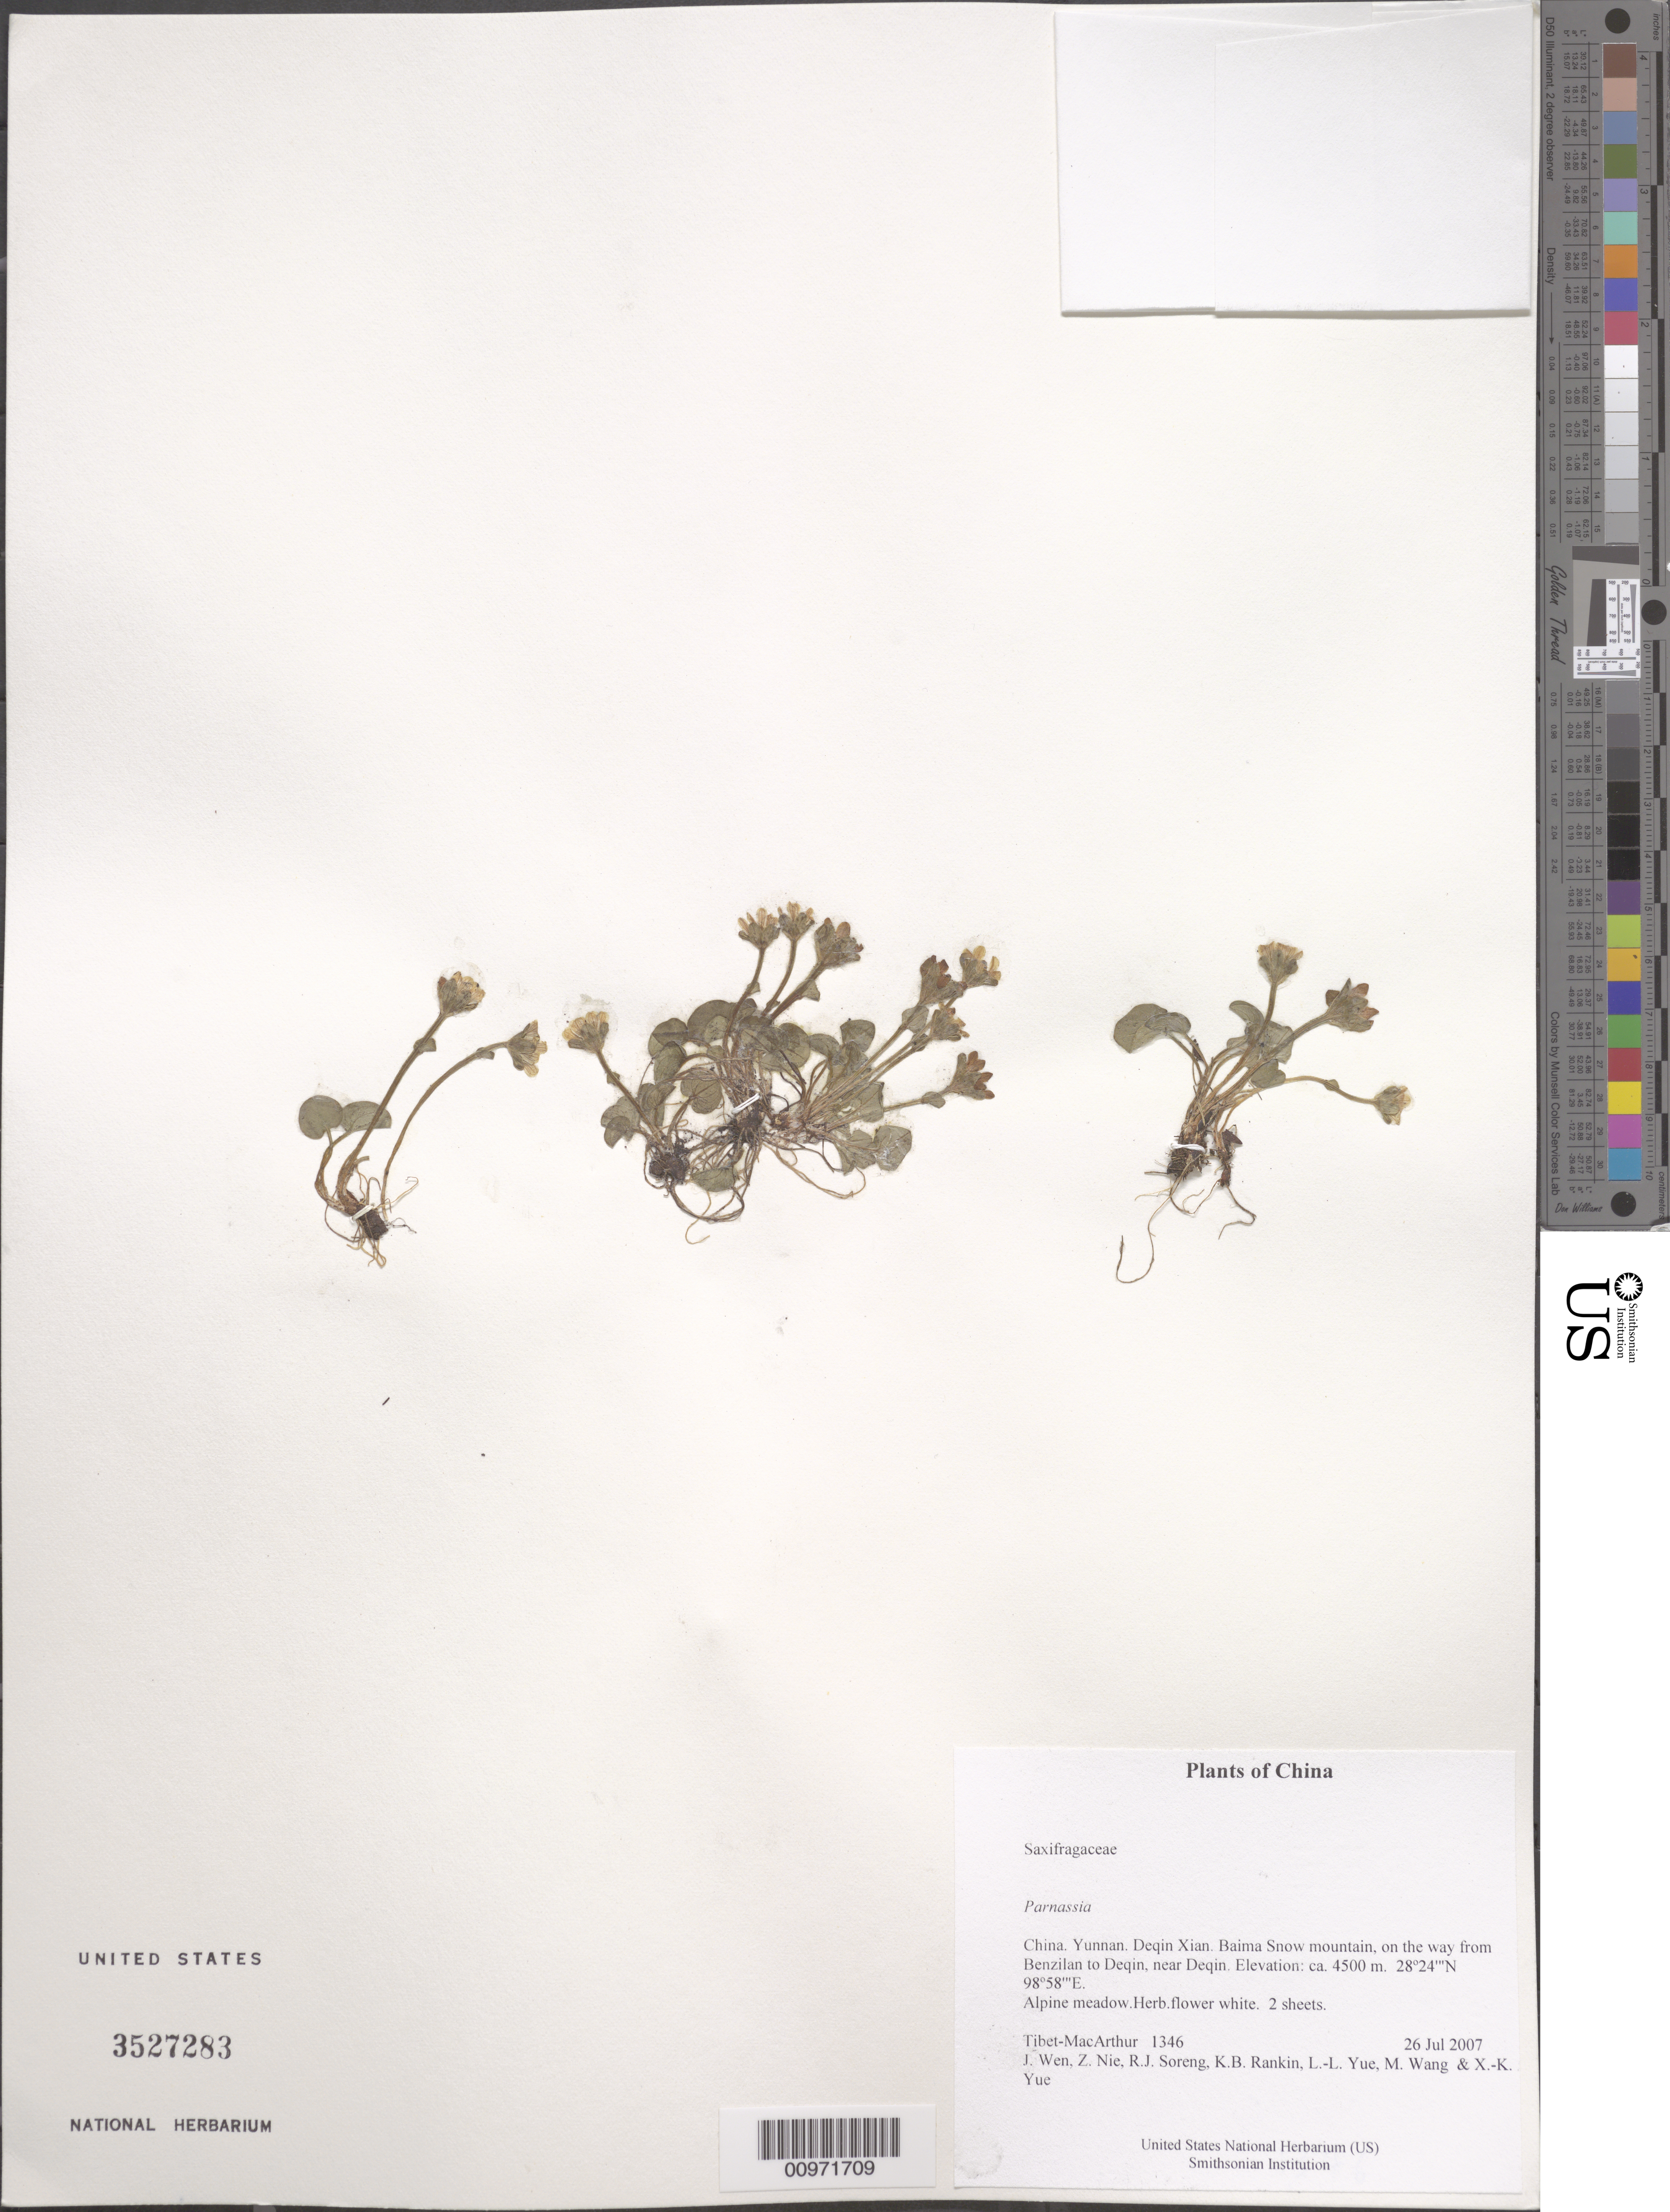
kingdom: Plantae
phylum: Tracheophyta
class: Magnoliopsida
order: Celastrales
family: Parnassiaceae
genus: Parnassia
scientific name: Parnassia sp.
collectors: Tibet-MacArthur, J. Wen, Z. Nie, R. J. Soreng, K. Rankin, L. Yue, M. Wang & X. Yue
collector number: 1346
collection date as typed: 26 Jul 2007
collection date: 2007-07-26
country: China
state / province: Yunnan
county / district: Deqin Xian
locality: Baima Snow mountain, on the way from Benzilan to Deqin, near Deqin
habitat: Alpine meadow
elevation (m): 4500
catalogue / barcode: US 3527283